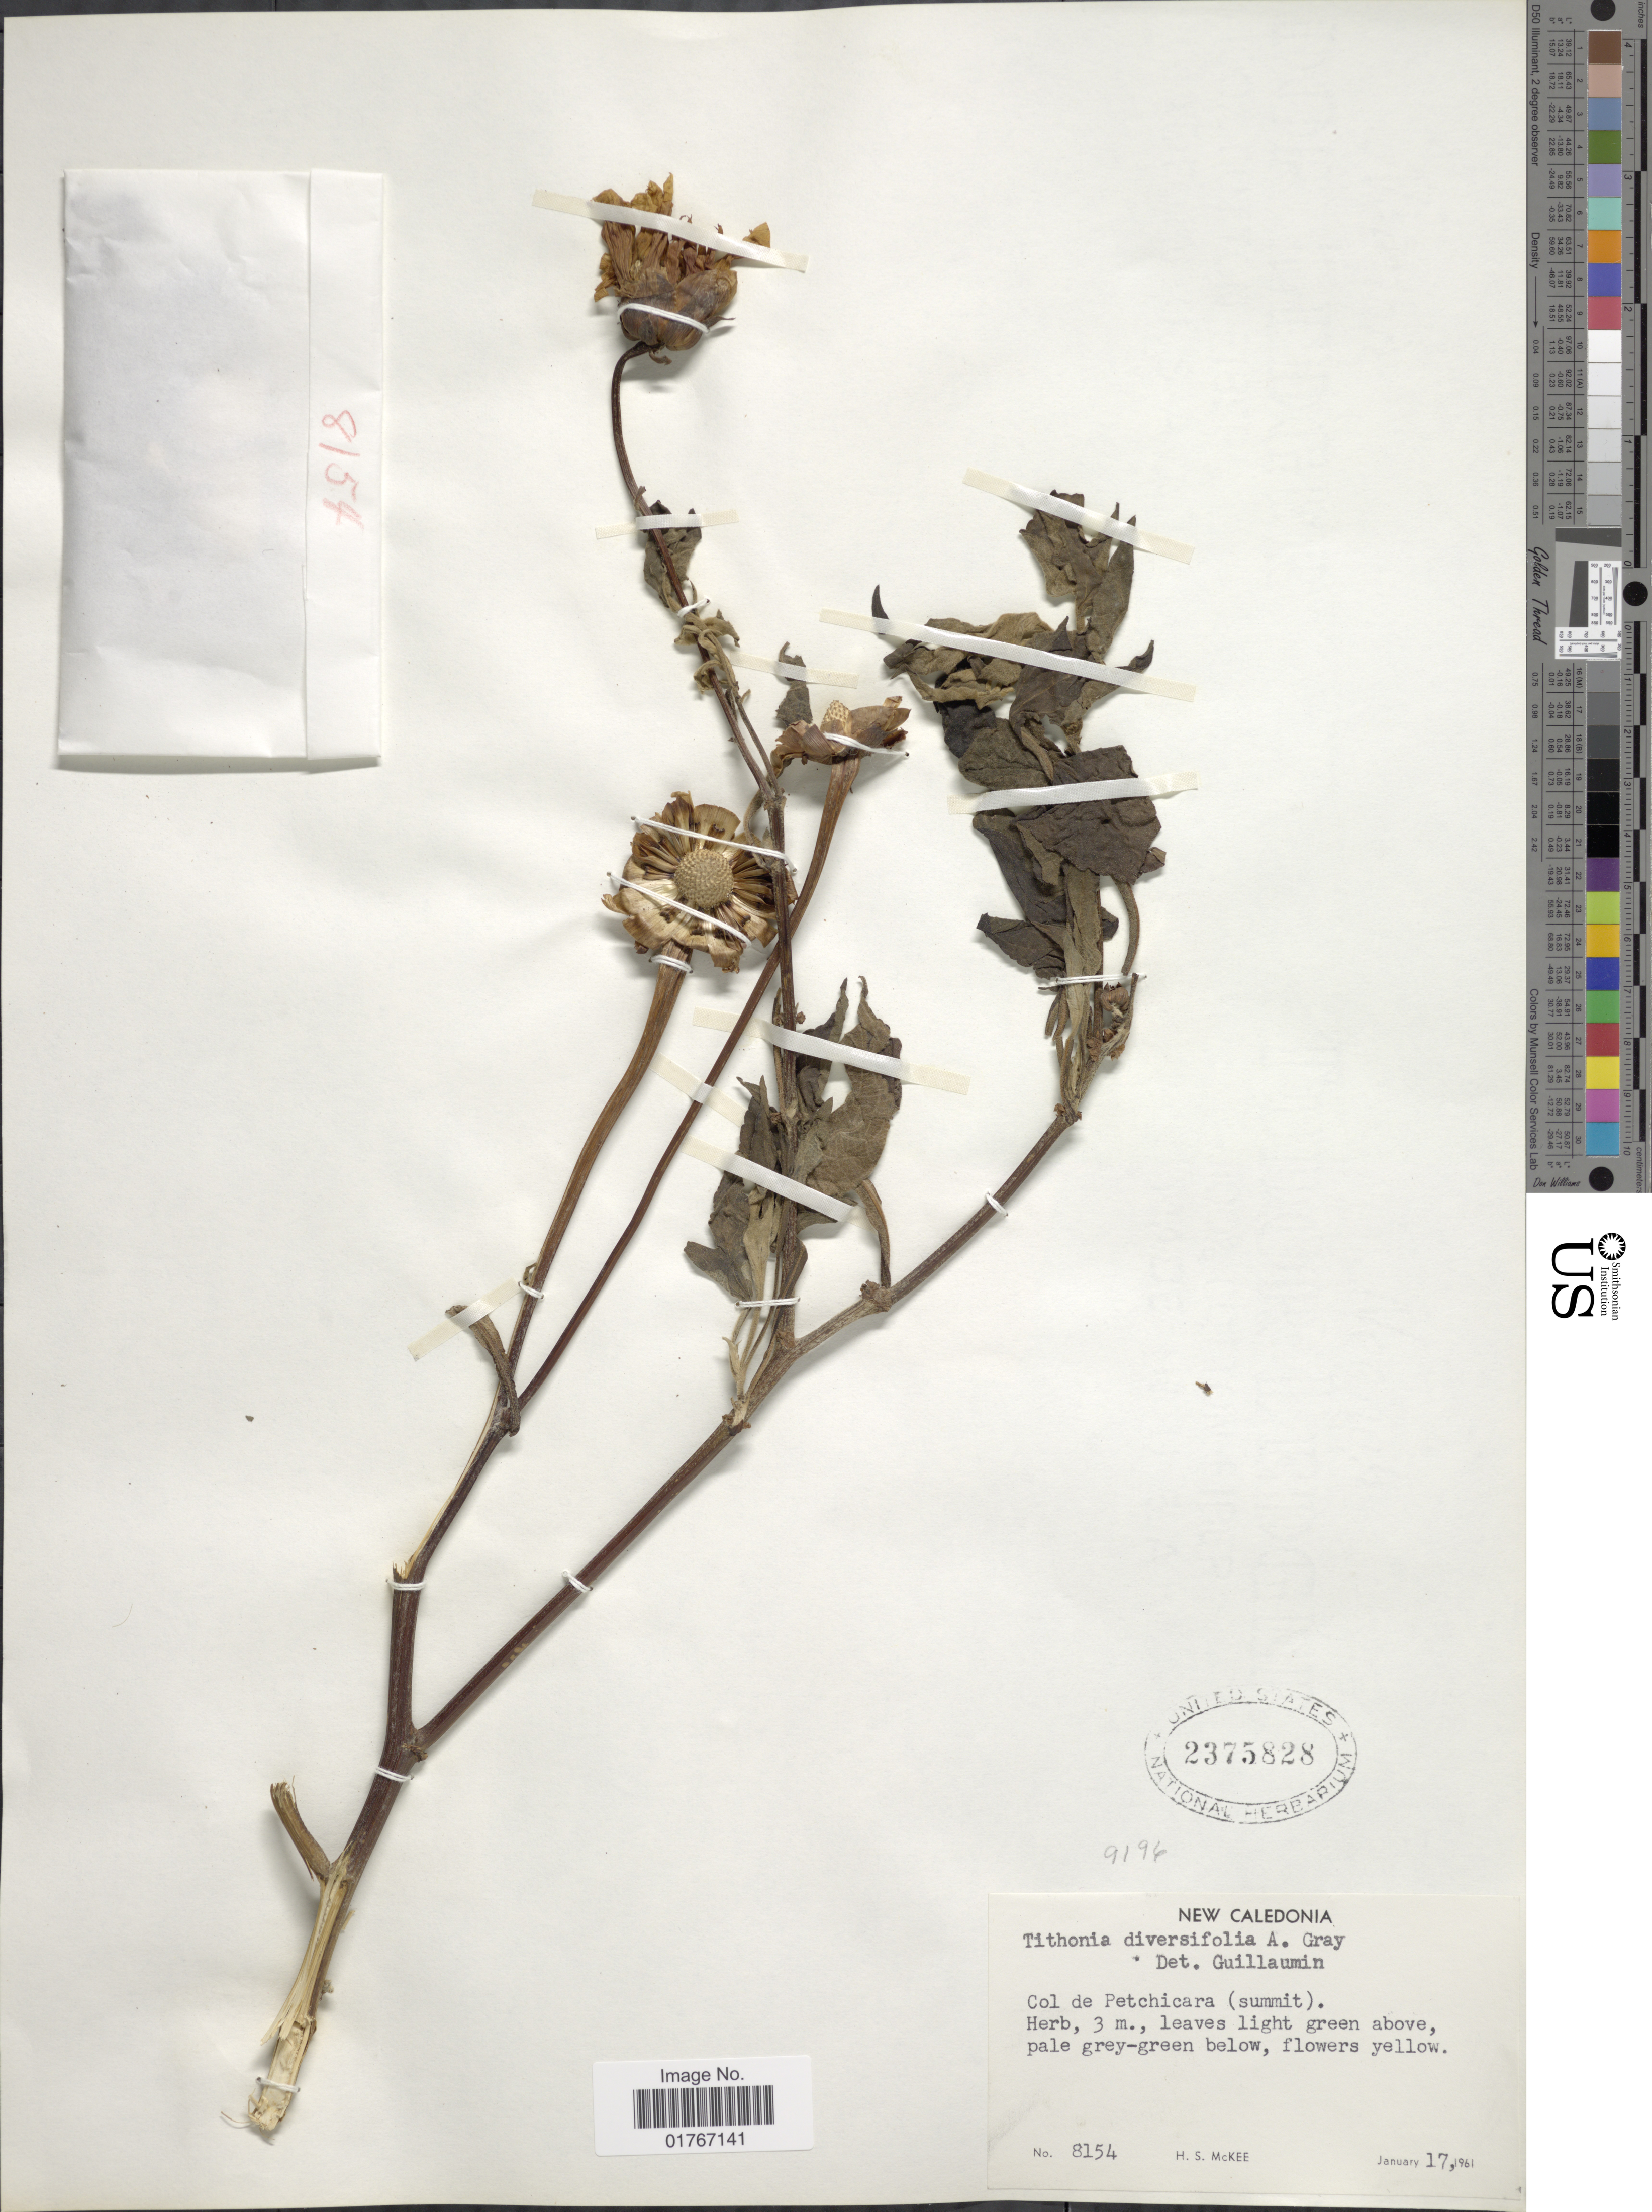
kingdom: Plantae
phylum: Tracheophyta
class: Magnoliopsida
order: Asterales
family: Asteraceae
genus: Tithonia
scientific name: Tithonia diversifolia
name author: (Hemsl.) A. Gray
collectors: H. S. McKee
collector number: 8154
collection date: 1961-01-17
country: New Caledonia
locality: Col de Petchicara (summit)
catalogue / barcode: US 2375828